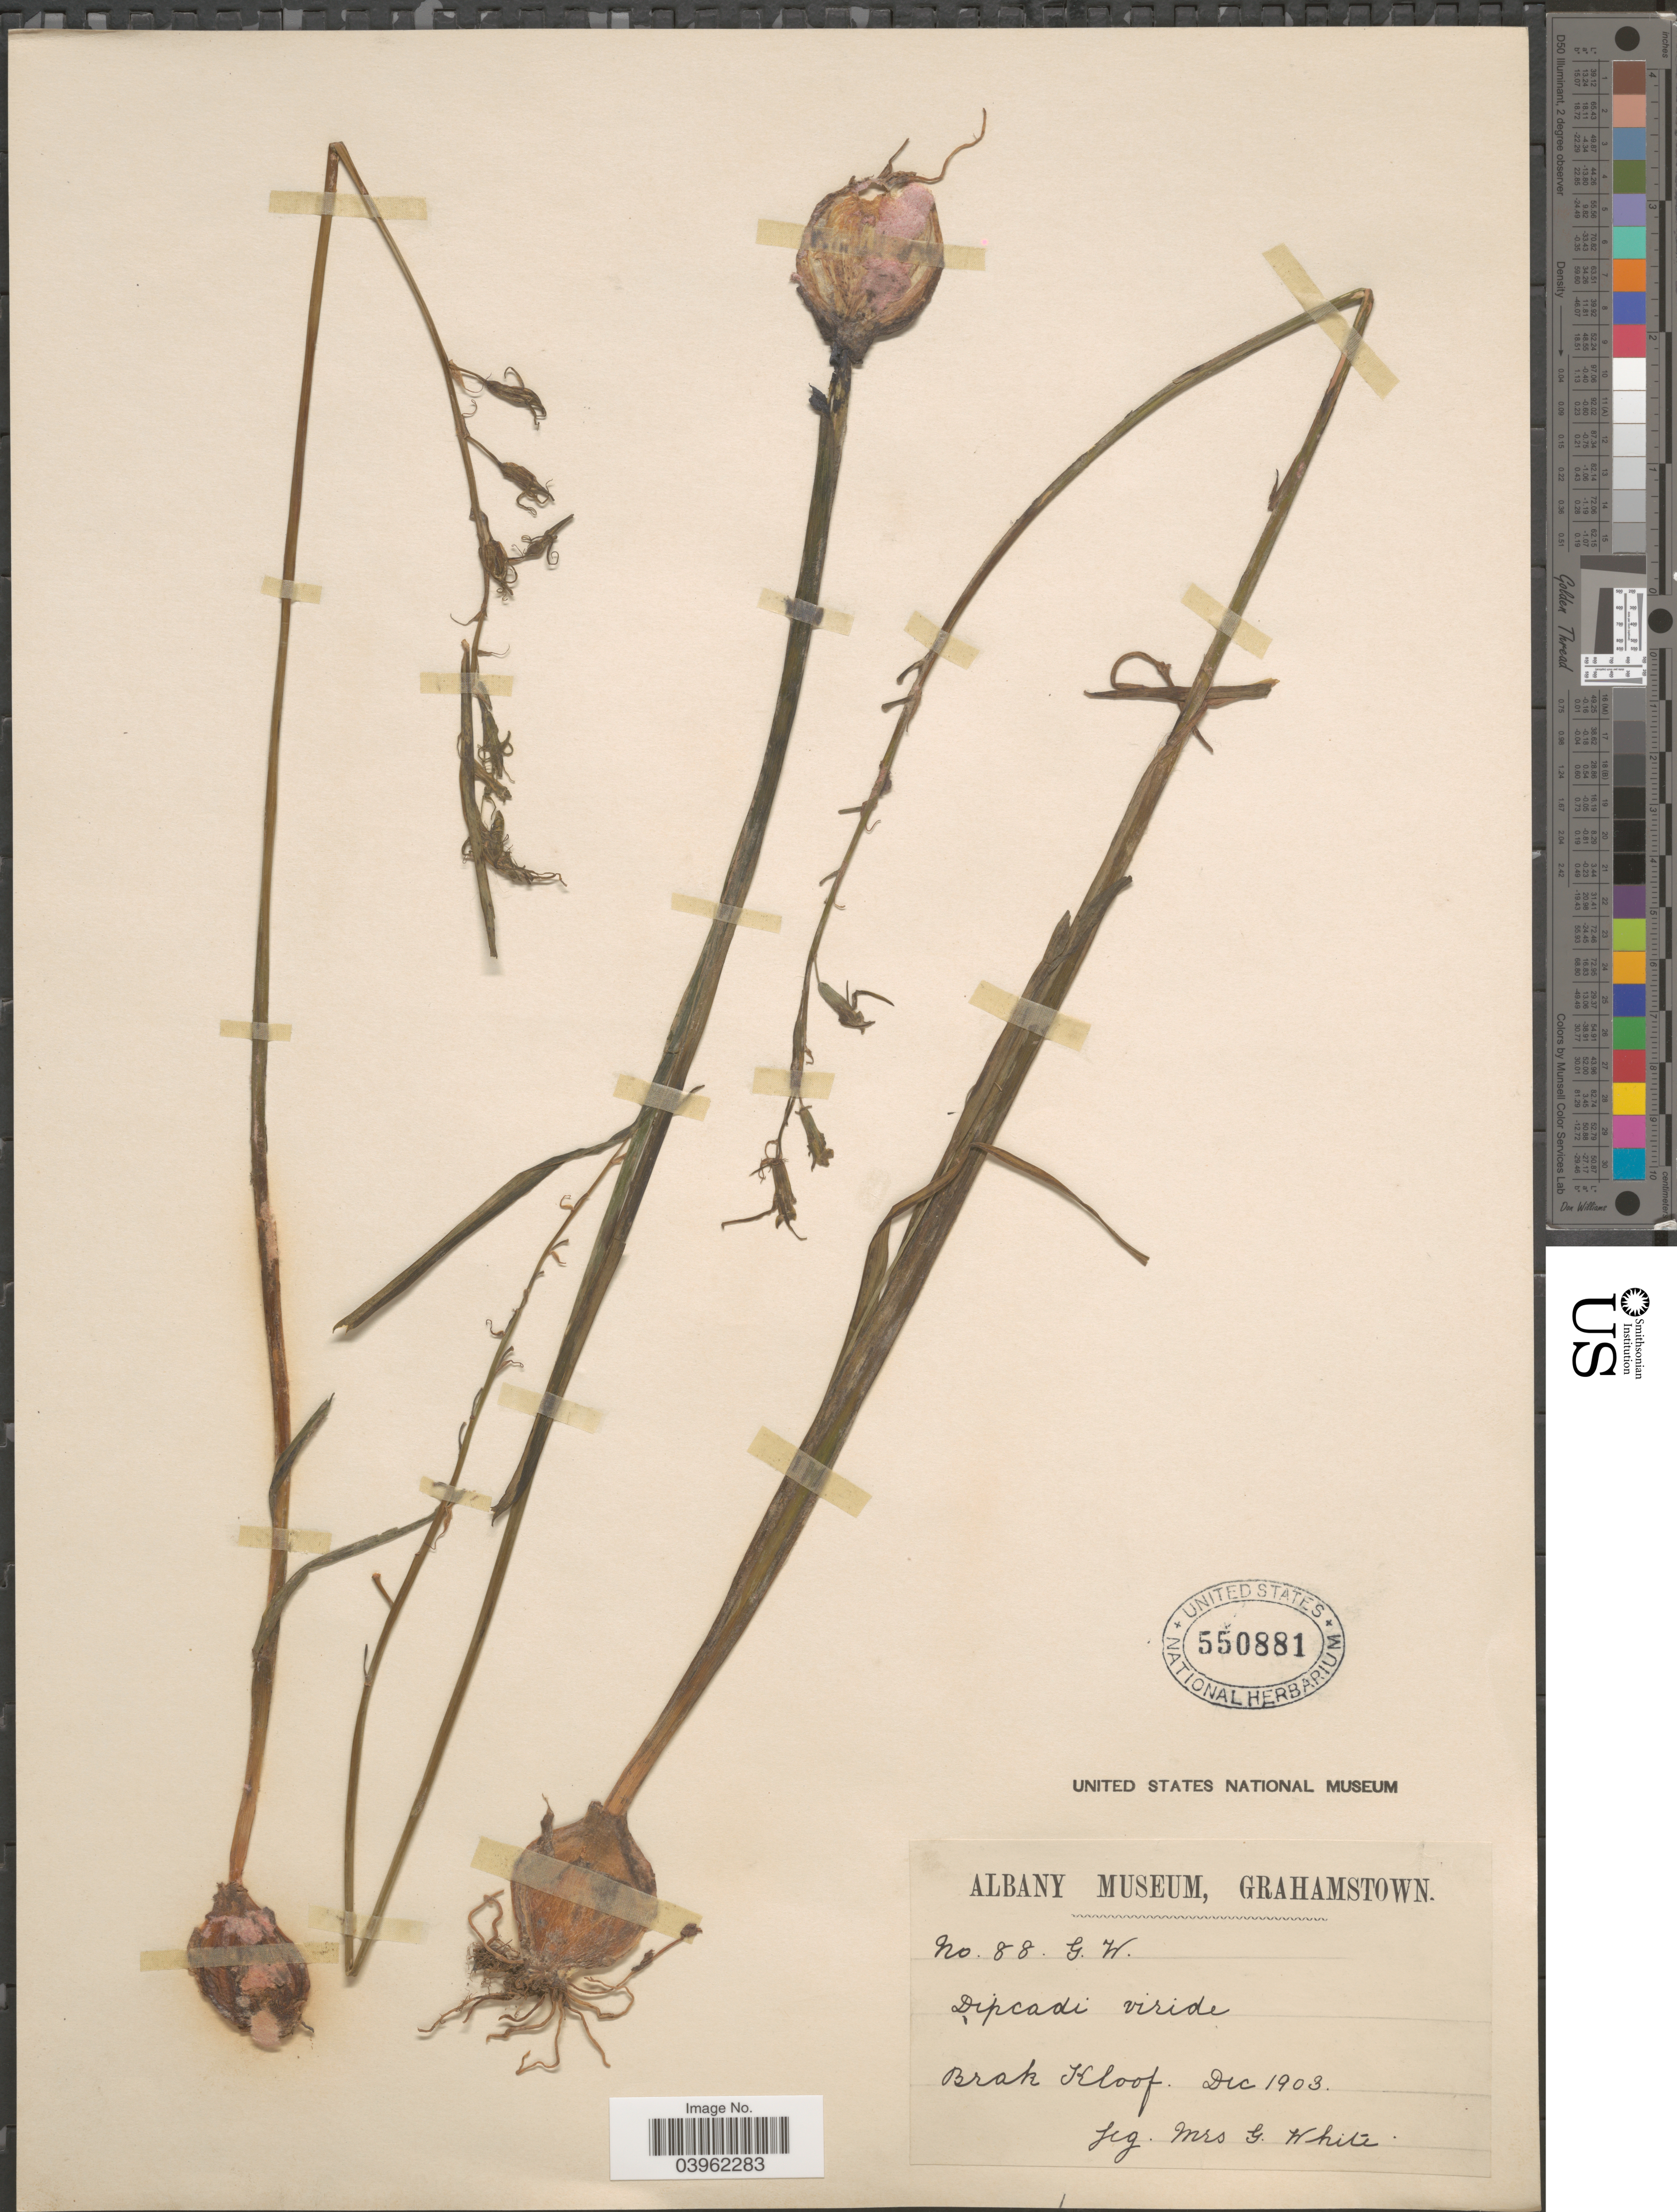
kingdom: Plantae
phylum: Tracheophyta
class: Liliopsida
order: Asparagales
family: Asparagaceae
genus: Dipcadi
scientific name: Dipcadi viride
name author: (L.) Moench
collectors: G. White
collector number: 88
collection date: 1903-12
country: South Africa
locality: Brak Kloof.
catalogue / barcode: US 550881